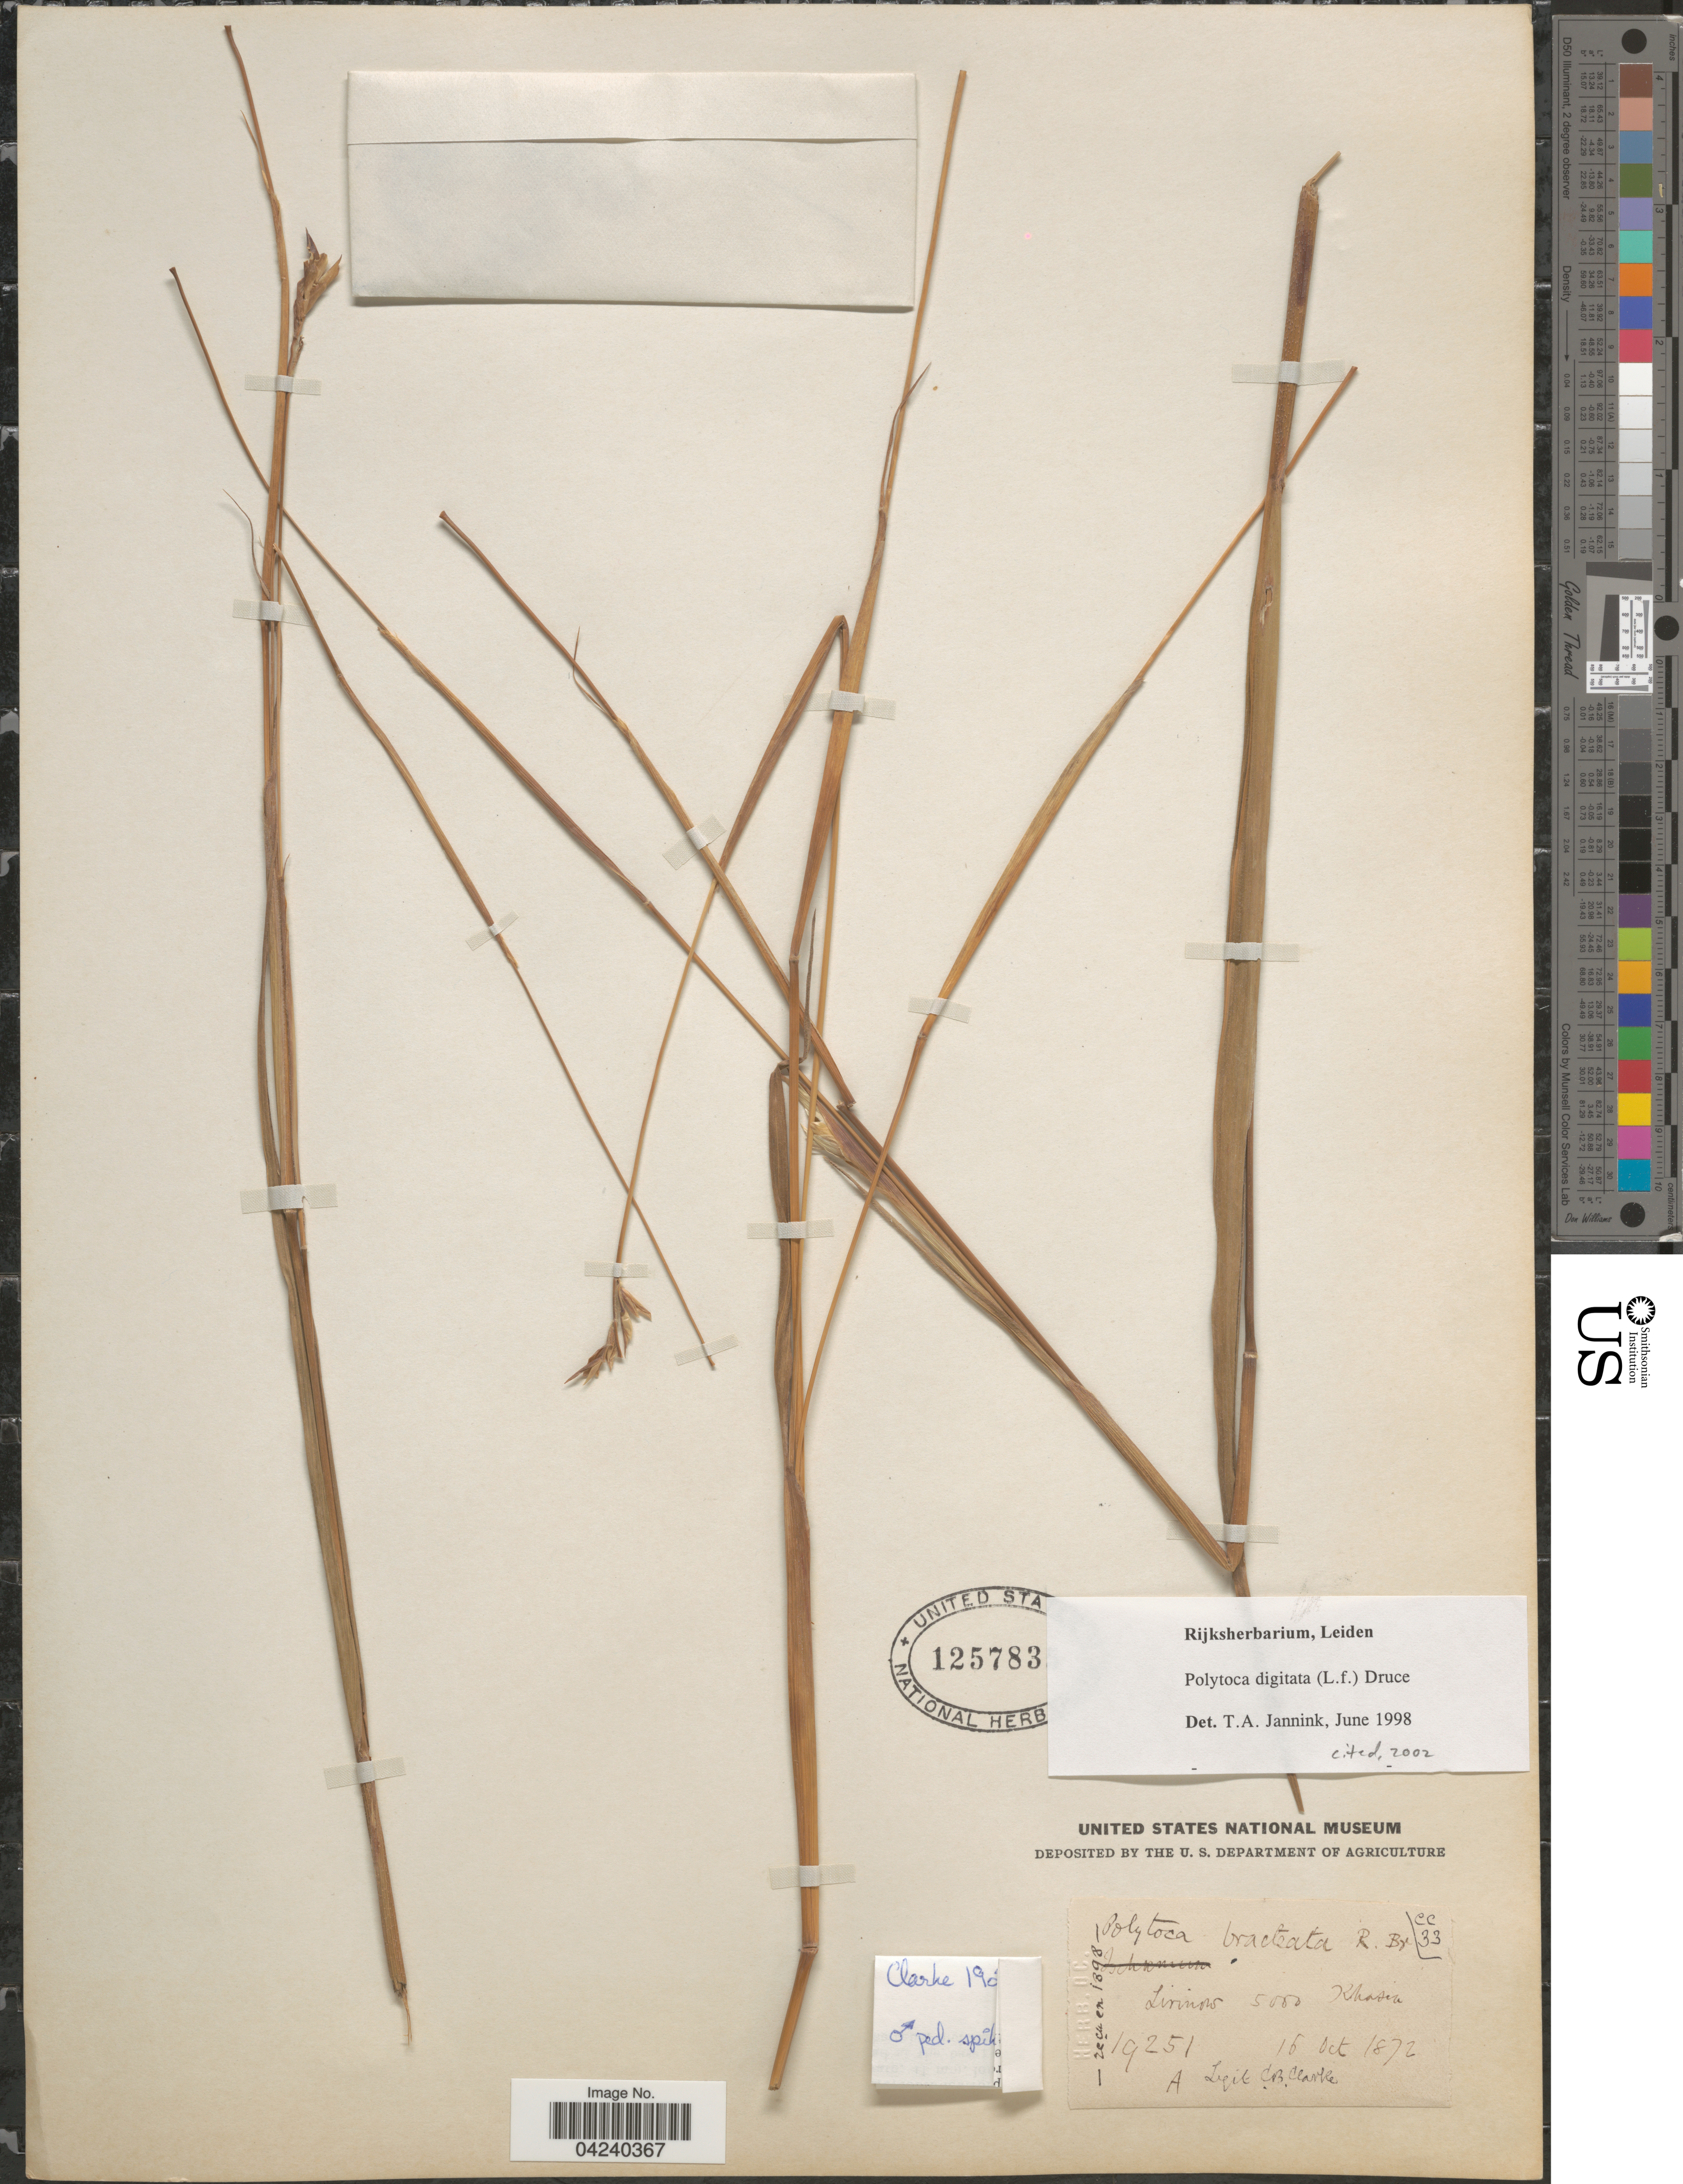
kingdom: Plantae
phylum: Tracheophyta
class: Liliopsida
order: Poales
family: Poaceae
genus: Polytoca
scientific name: Polytoca digitata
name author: (L. f.) Druce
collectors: C. B. Clarke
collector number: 19251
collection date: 1872-10-16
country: India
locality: Lirinow [interpreted]. Khasia.